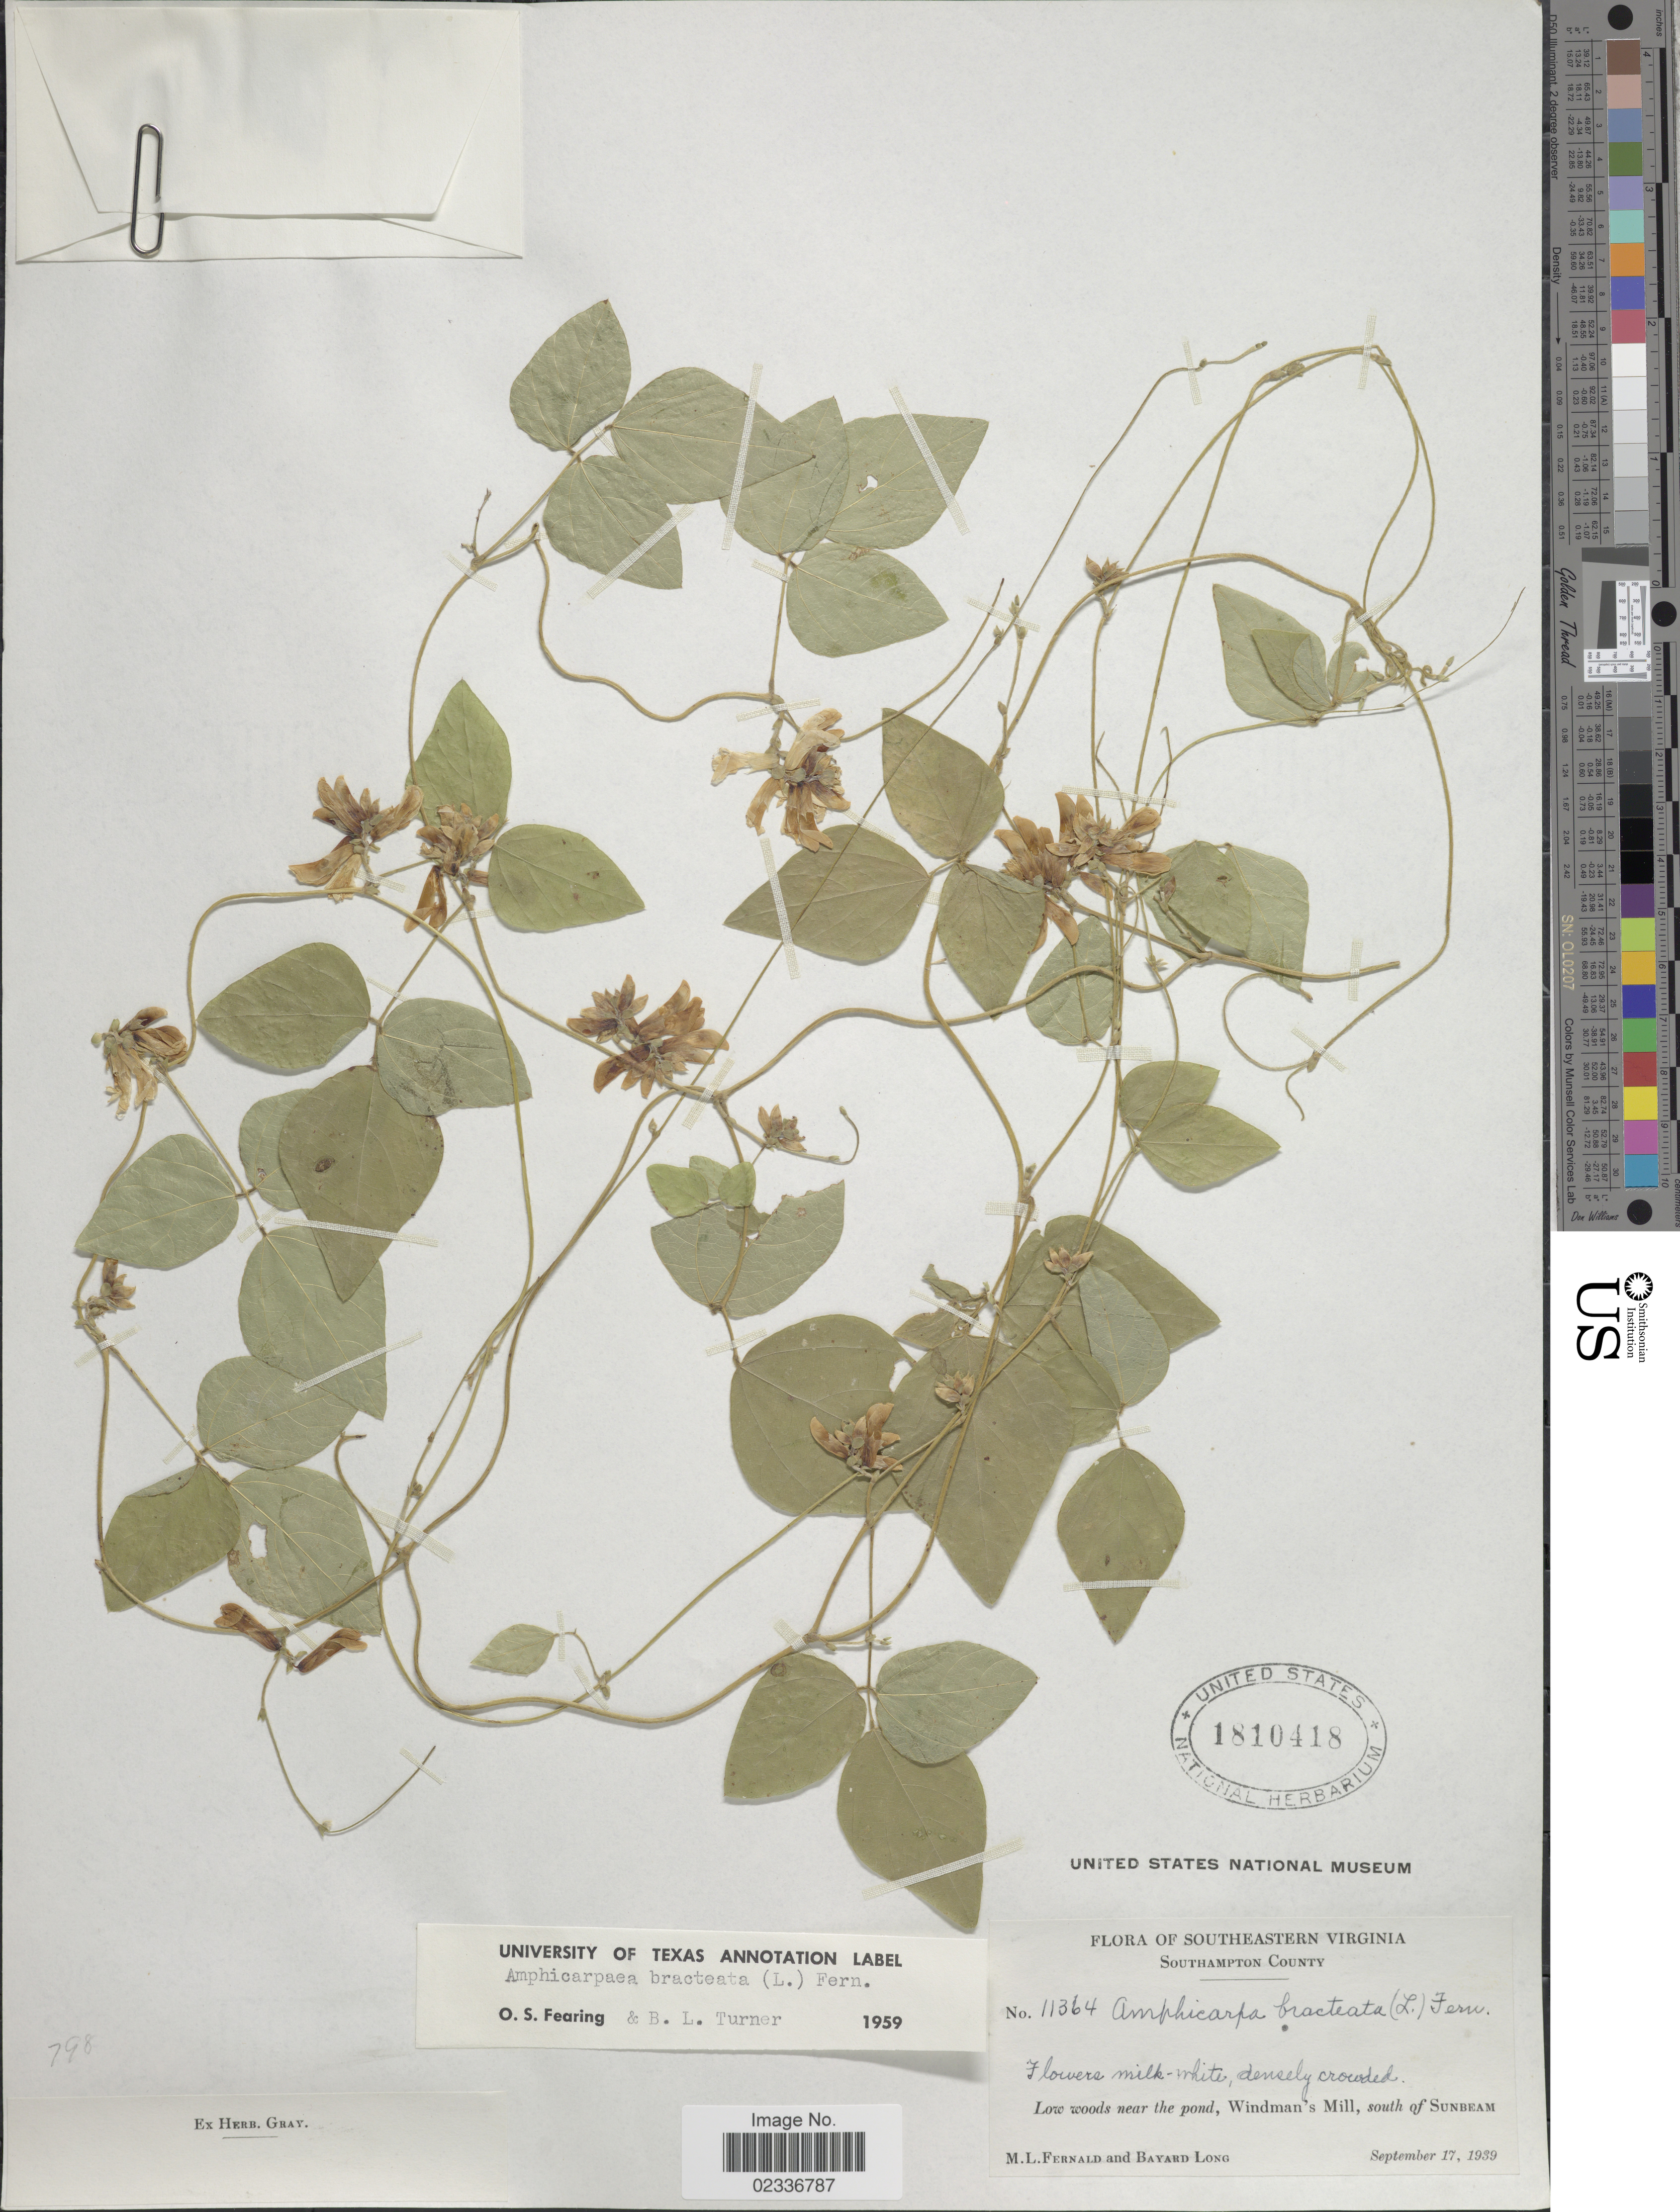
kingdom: Plantae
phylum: Tracheophyta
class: Magnoliopsida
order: Fabales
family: Fabaceae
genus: Amphicarpaea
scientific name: Amphicarpaea bracteata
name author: (L.) Fernald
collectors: M. L. Fernald & B. Long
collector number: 11364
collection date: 1939-09-17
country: United States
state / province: Virginia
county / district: Southampton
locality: Southeastern Virginia, Southampton County, low woods near the pond, Windman's Mille, south of Sunbeam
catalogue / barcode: US 1810418